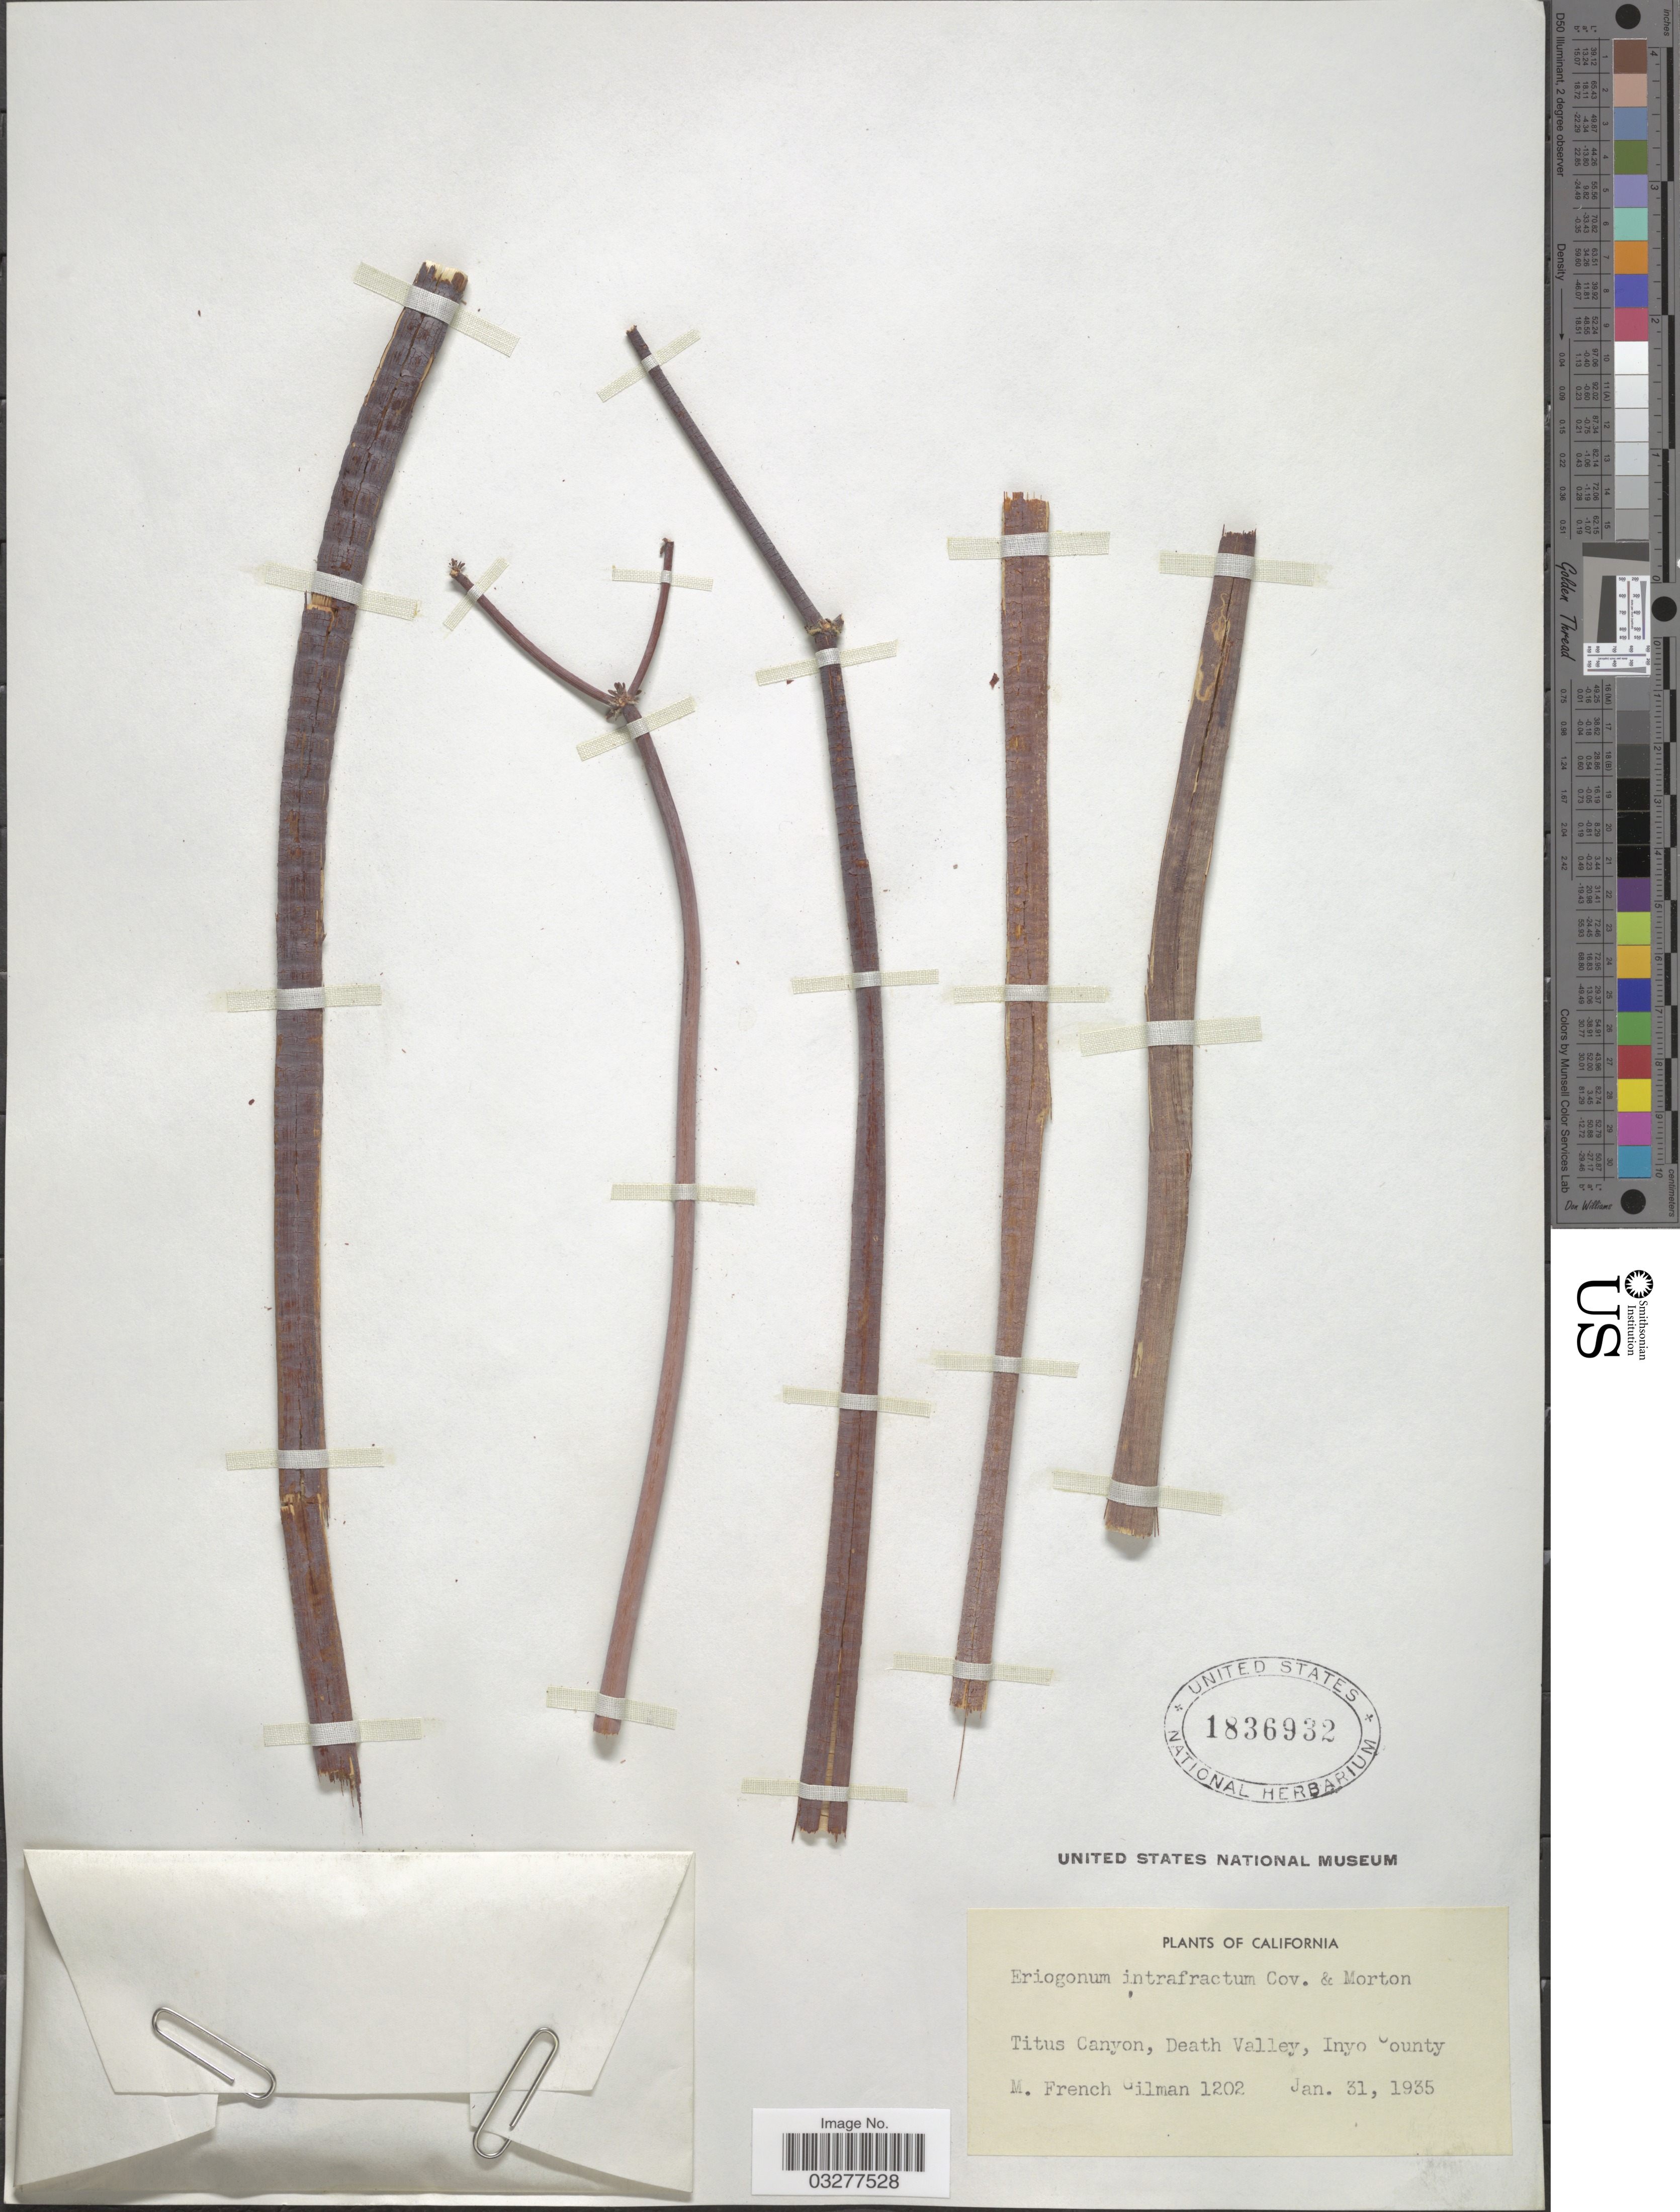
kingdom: Plantae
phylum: Tracheophyta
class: Magnoliopsida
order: Caryophyllales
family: Polygonaceae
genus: Eriogonum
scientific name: Eriogonum intrafractum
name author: Coville & C.V. Morton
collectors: M. F. Gilman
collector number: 1202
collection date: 1935-01-31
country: United States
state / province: California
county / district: Inyo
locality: Titus Canyon, Death Valley, Inyo County.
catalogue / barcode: US 1836932